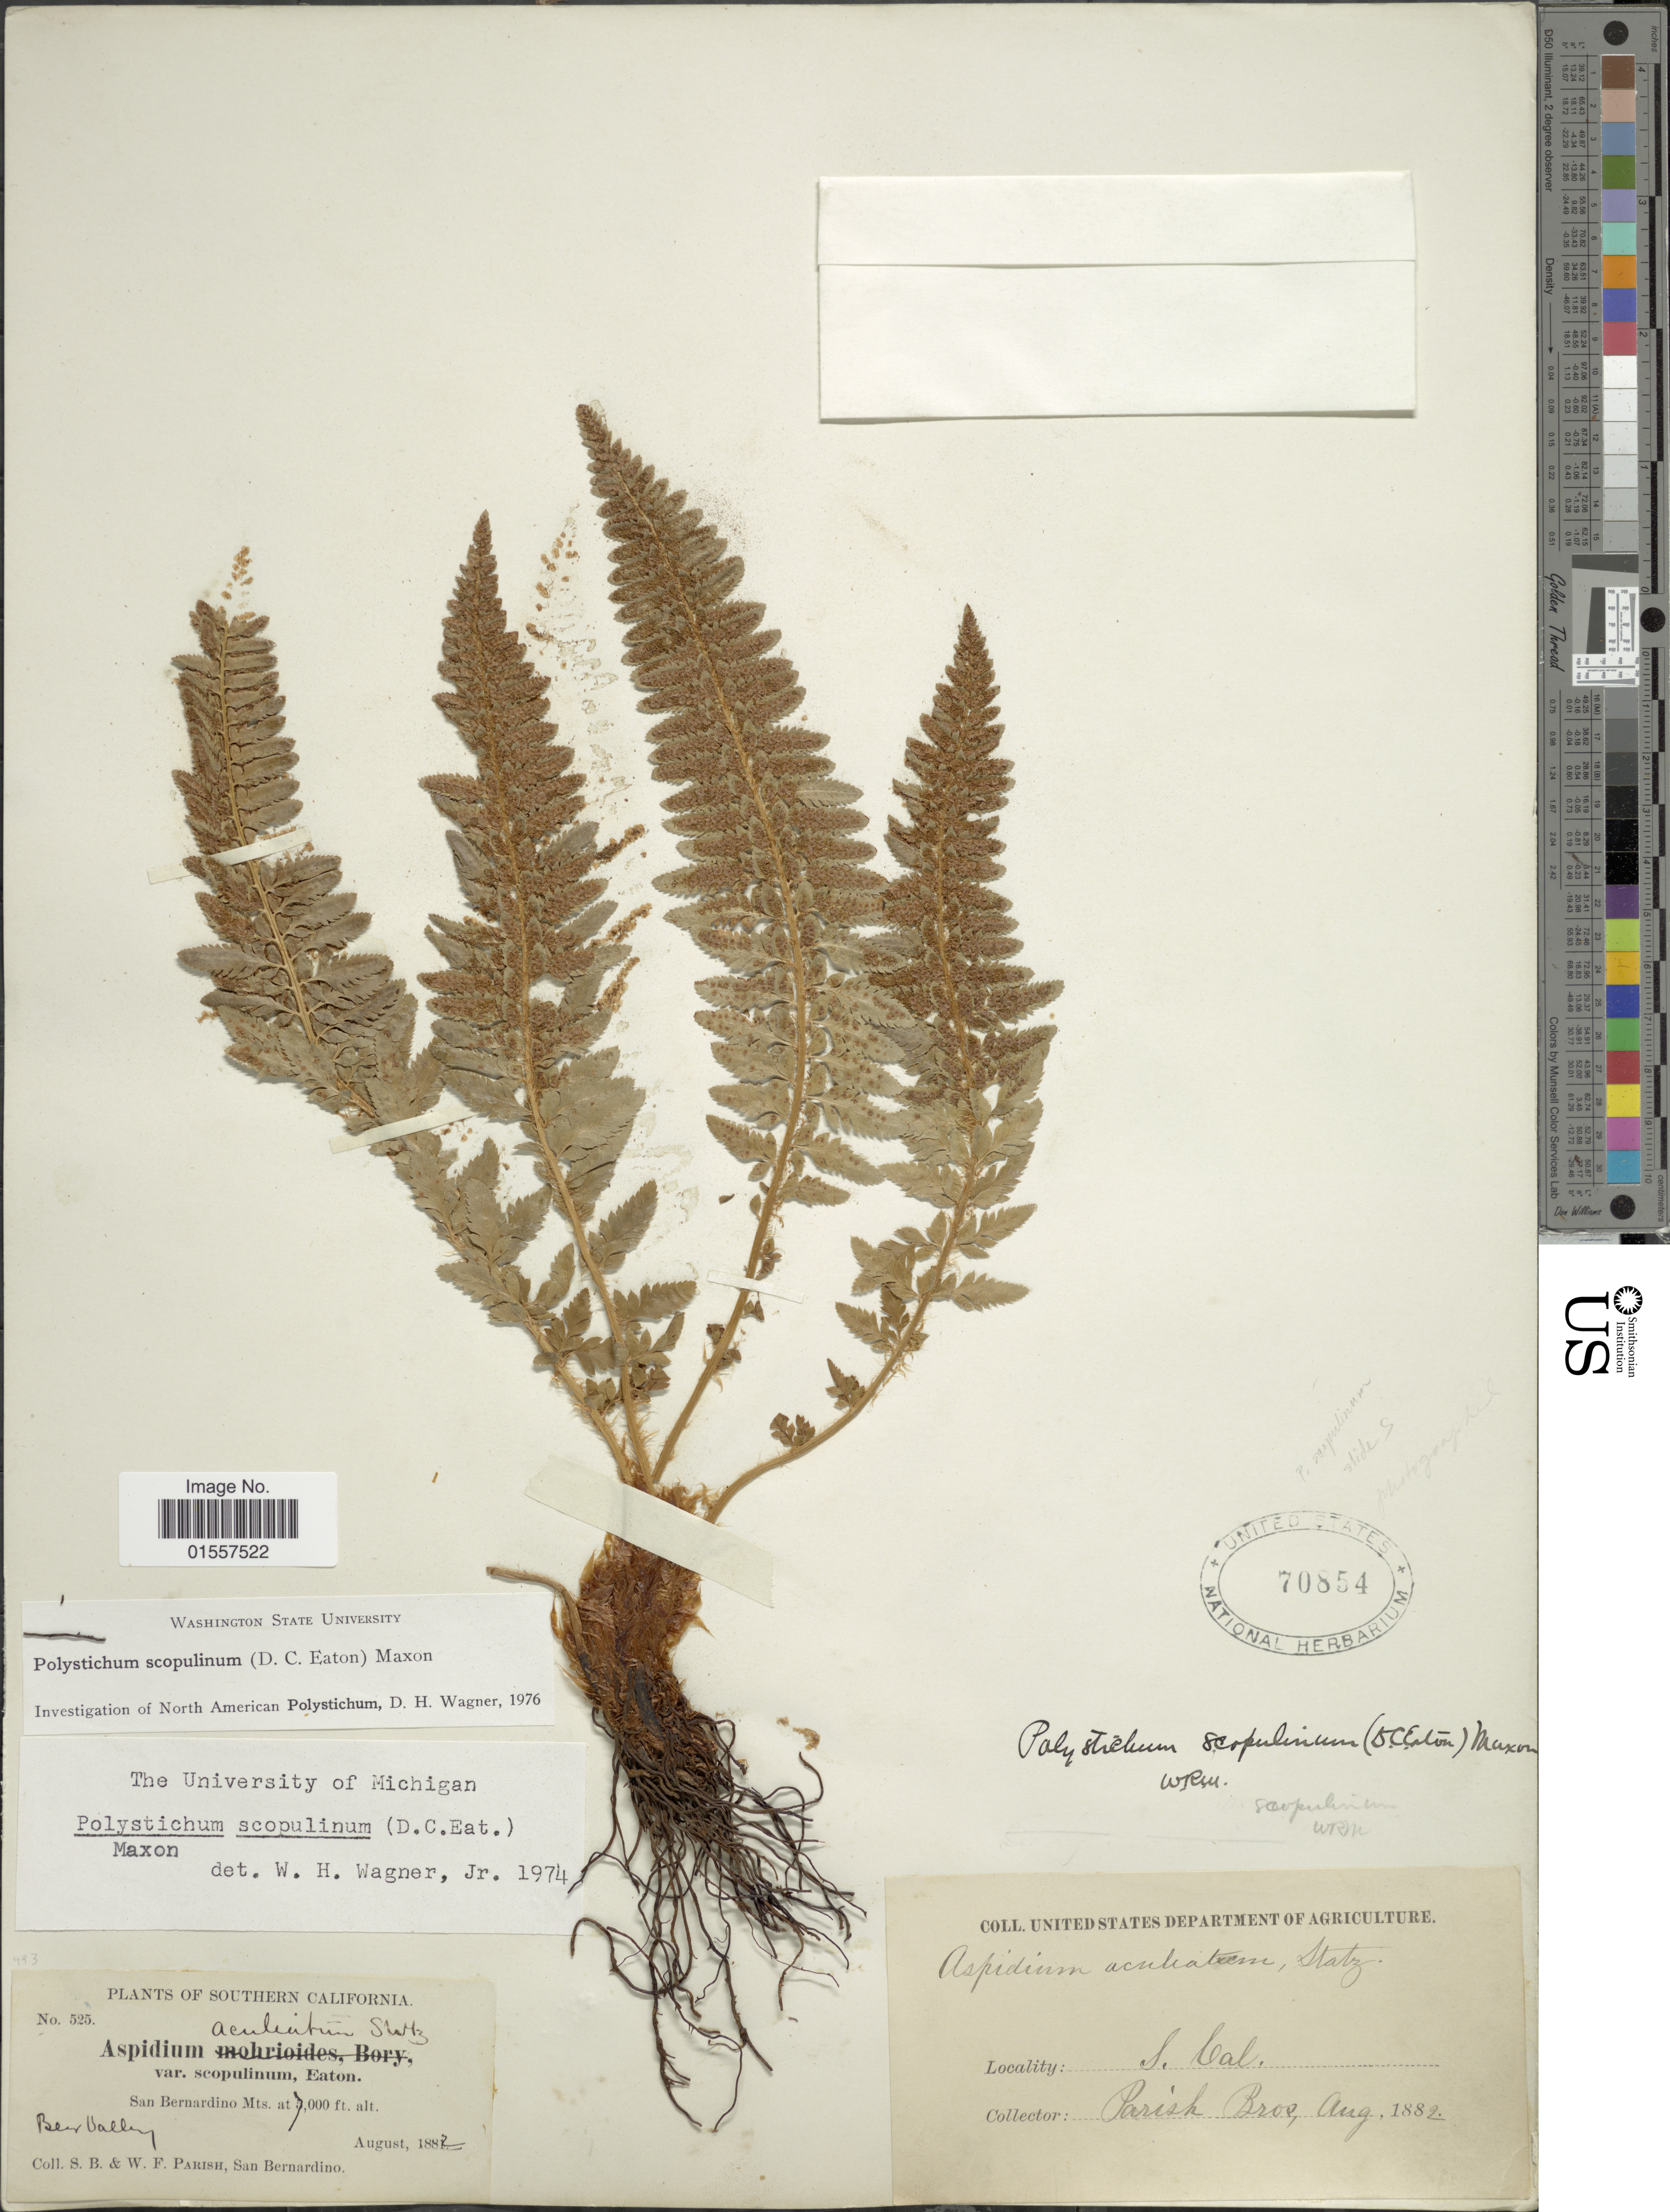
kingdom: Plantae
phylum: Tracheophyta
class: Polypodiopsida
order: Polypodiales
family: Dryopteridaceae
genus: Polystichum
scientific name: Polystichum scopulinum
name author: (D.C. Eaton) Maxon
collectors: S. B. Parish & W. F. Parish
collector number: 525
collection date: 1882-08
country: United States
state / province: California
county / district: San Bernardino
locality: Southern California, San Bernardino Mts., Bear Valley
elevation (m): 2134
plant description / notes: No precise locality correction needed.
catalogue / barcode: US 70854